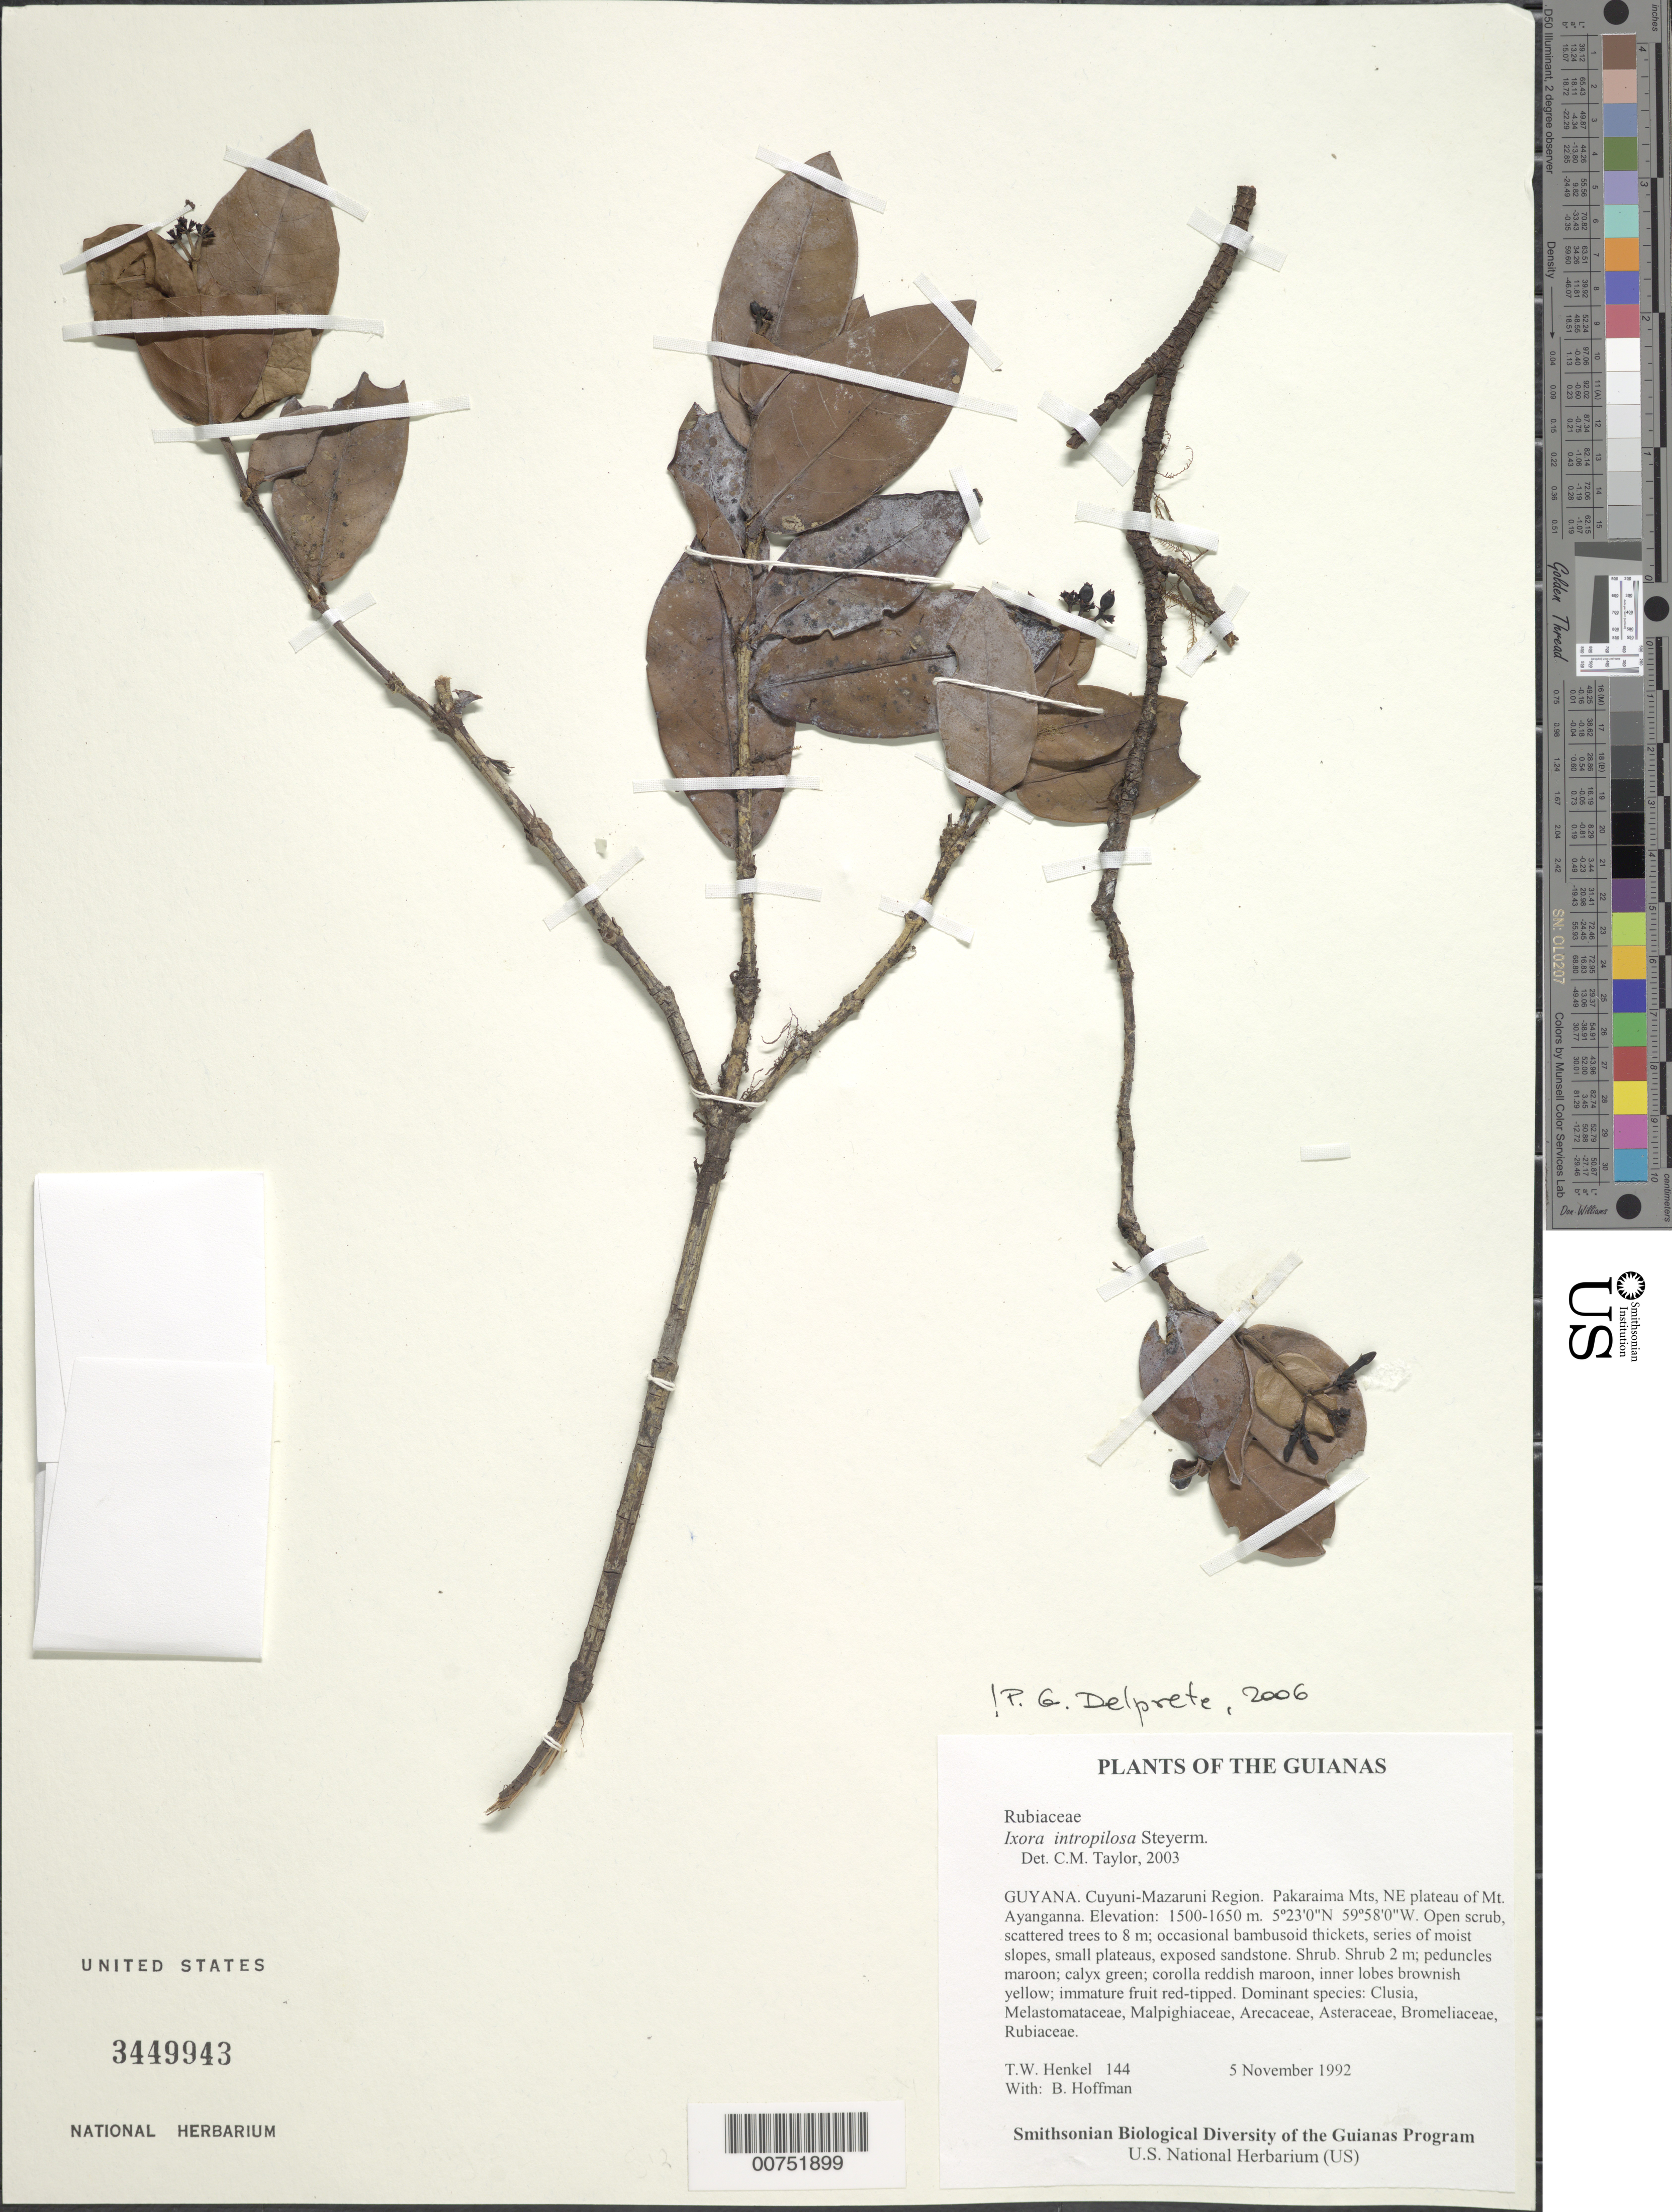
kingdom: Plantae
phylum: Tracheophyta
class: Magnoliopsida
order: Gentianales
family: Rubiaceae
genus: Ixora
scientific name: Ixora intropilosa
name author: Steyerm.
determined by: Delprete, P. G., Herb. de Guyane Cay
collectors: T. Henkel & B. Hoffman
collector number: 144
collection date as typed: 5 November 1992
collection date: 1992-11-05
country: Guyana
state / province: Cuyuni-Mazaruni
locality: Pakaraima Mts, NE plateau of Mt. Ayanganna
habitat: Open scrub, scattered trees to 8 m; occasional bambusoid thickets, series of moist slopes, small plateaus, exposed sandstone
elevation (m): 1500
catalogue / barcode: US 3449943